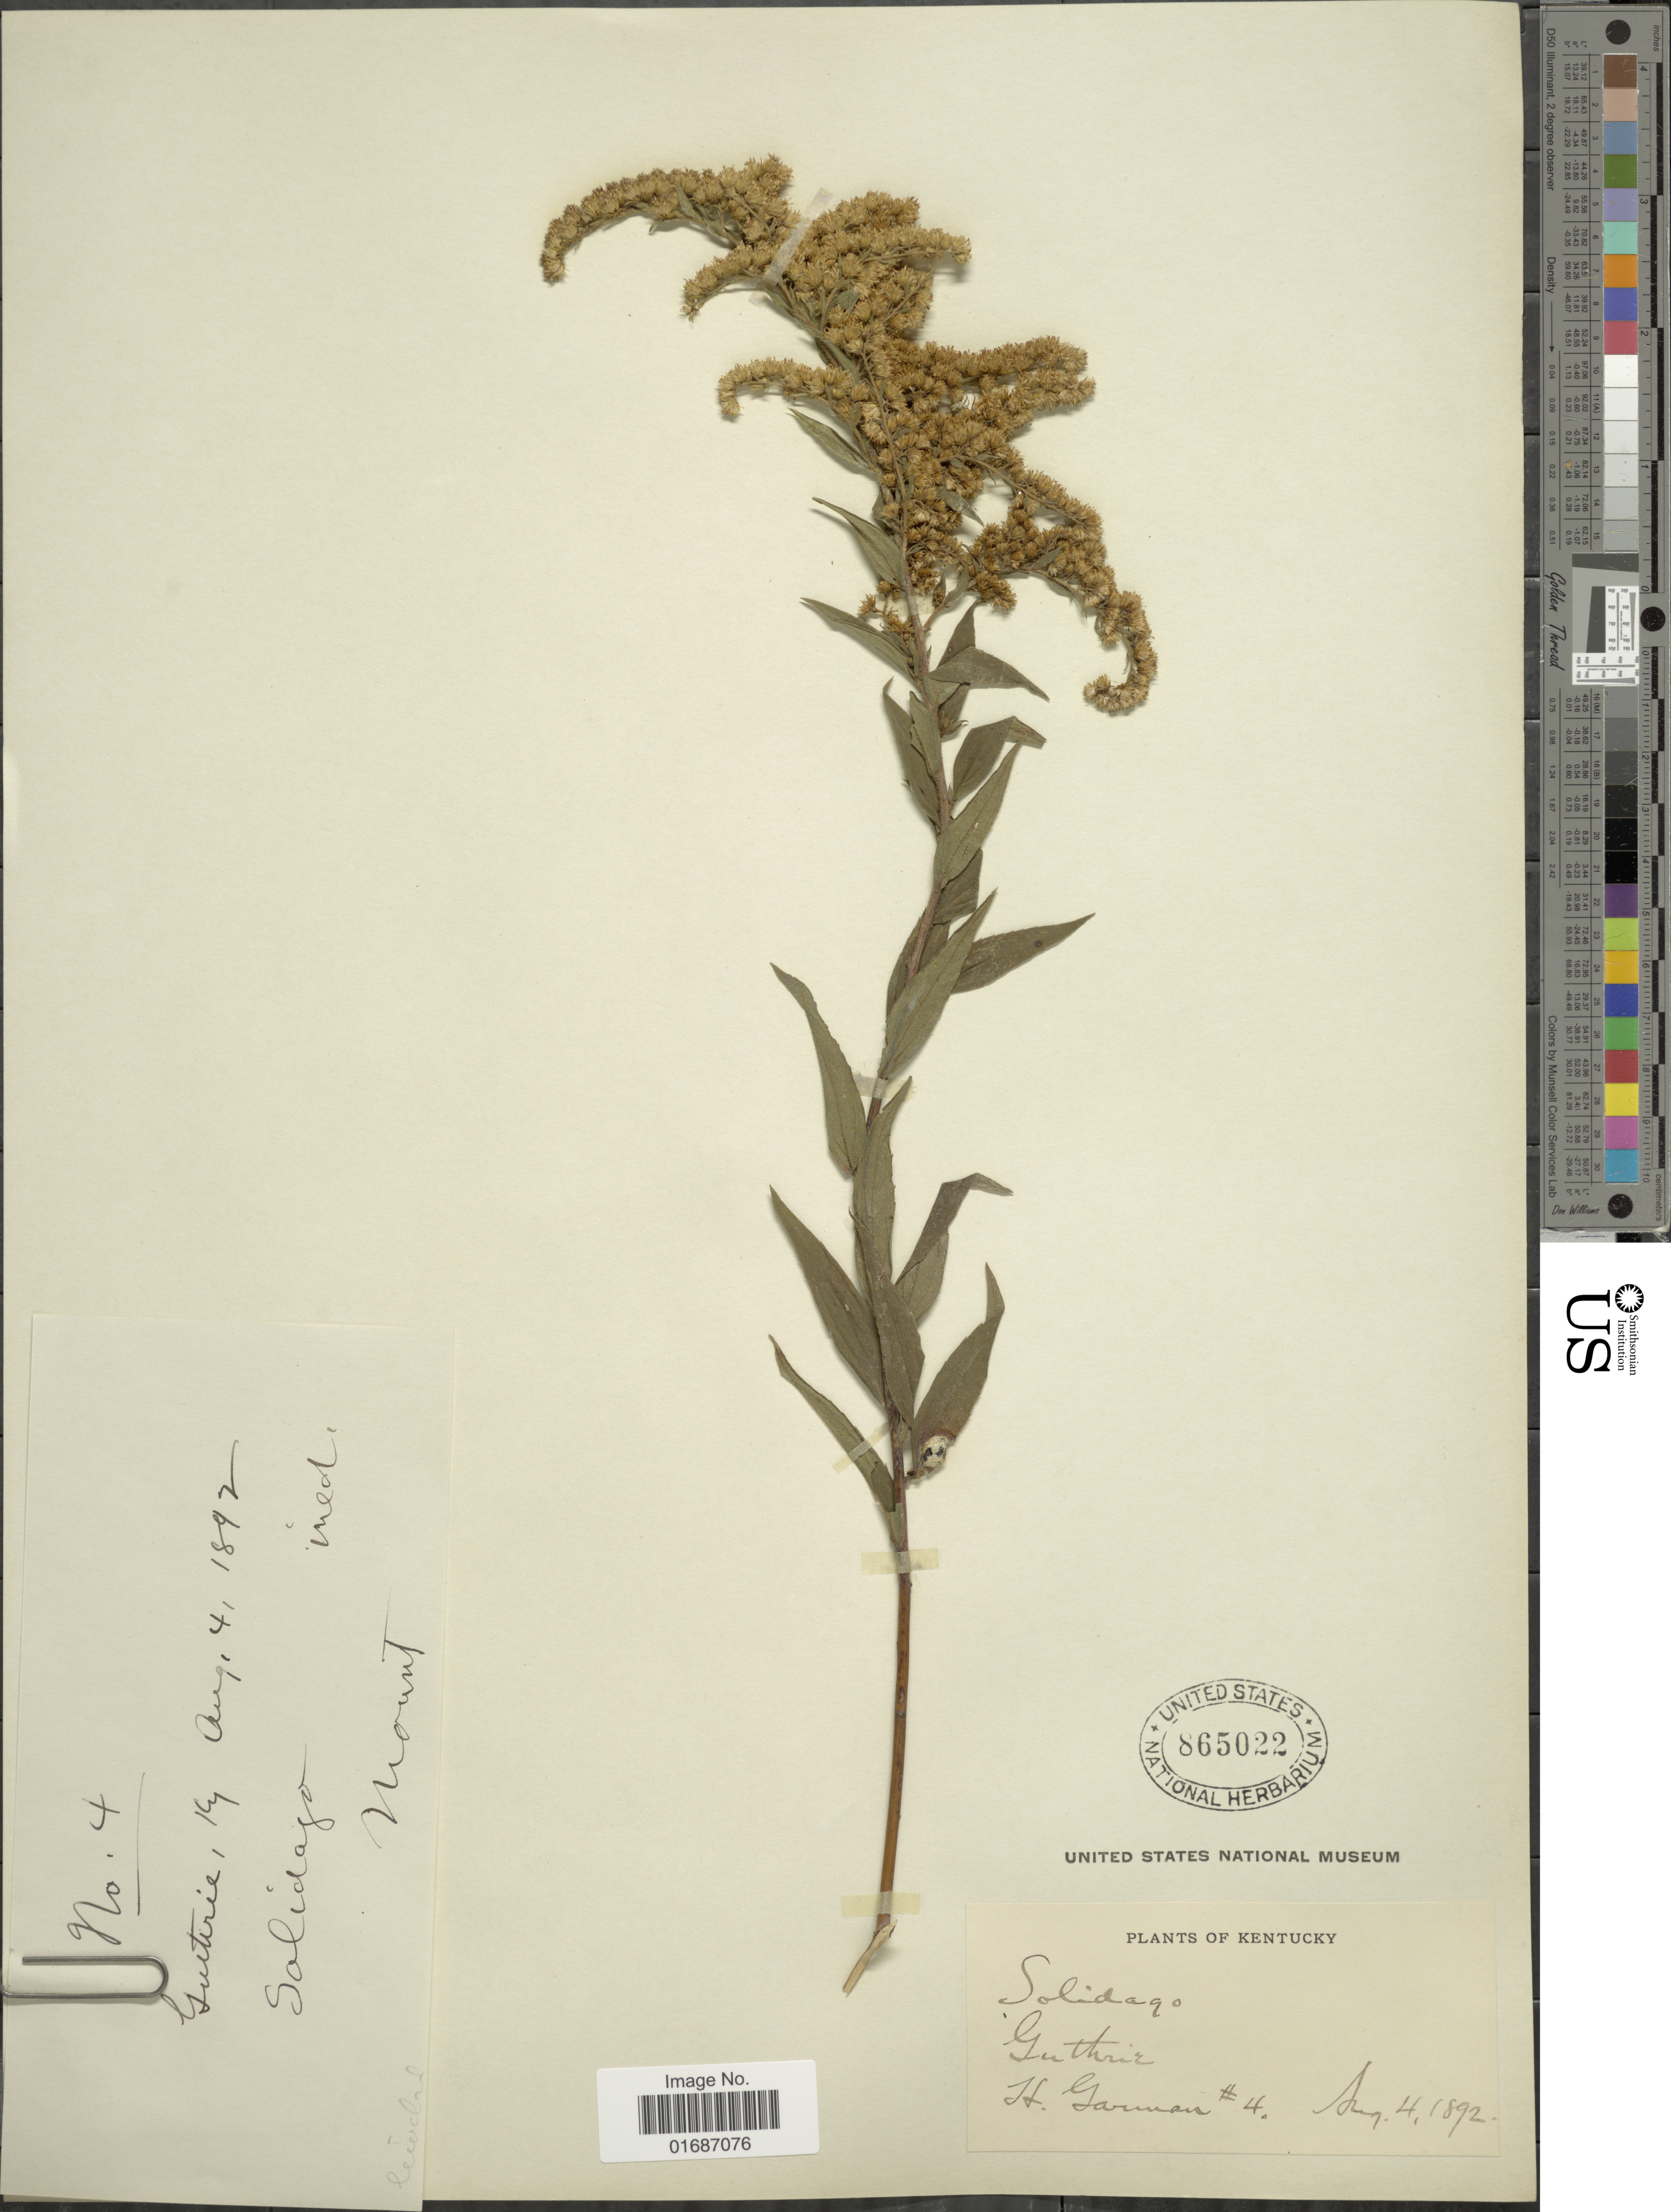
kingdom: Plantae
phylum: Tracheophyta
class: Magnoliopsida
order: Asterales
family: Asteraceae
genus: Solidago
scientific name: Solidago gigantea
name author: Aiton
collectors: H. Garman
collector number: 4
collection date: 1892-08-04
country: United States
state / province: Kentucky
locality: Guthrie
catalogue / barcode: US 865022